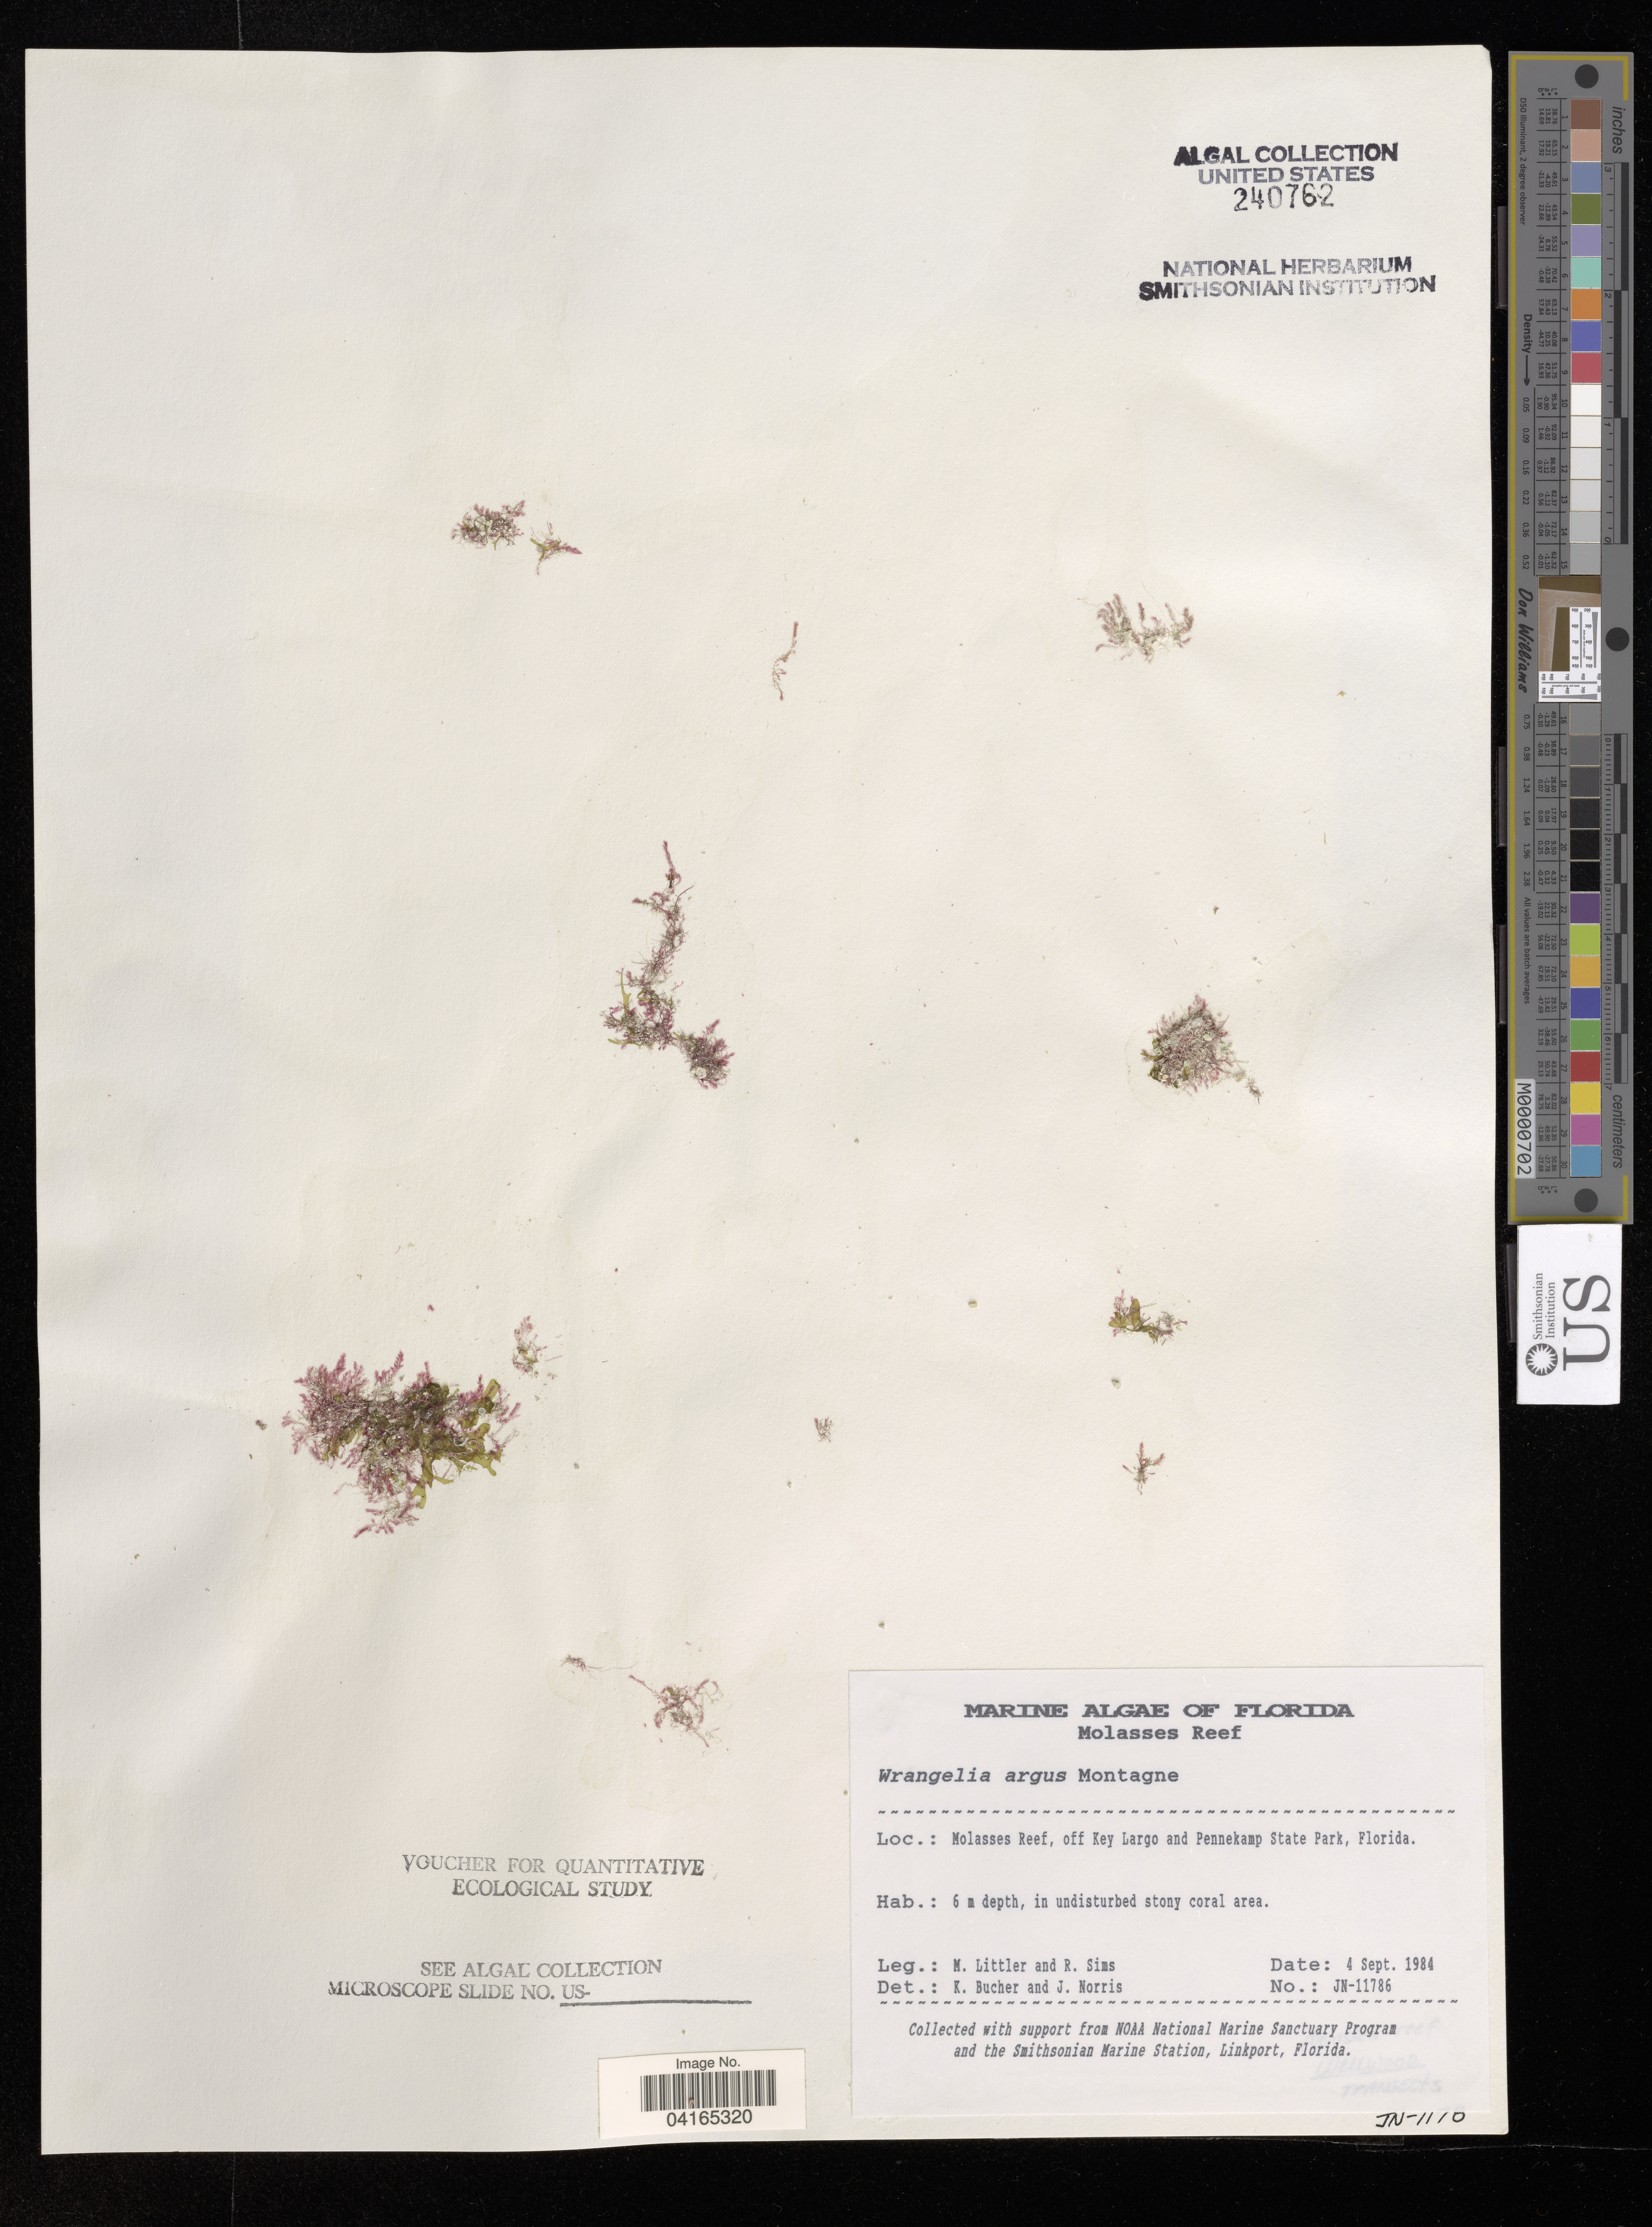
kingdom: Plantae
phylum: Rhodophyta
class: Florideophyceae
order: Ceramiales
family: Wrangeliaceae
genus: Wrangelia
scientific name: Wrangelia argus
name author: (Mont.) Mont.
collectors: M. Littler & R. Sims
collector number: JN-11786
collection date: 1984-09-04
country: United States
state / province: Florida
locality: Molasses Reef, off Key Largo and Pennekamp State Park.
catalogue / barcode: US 240762